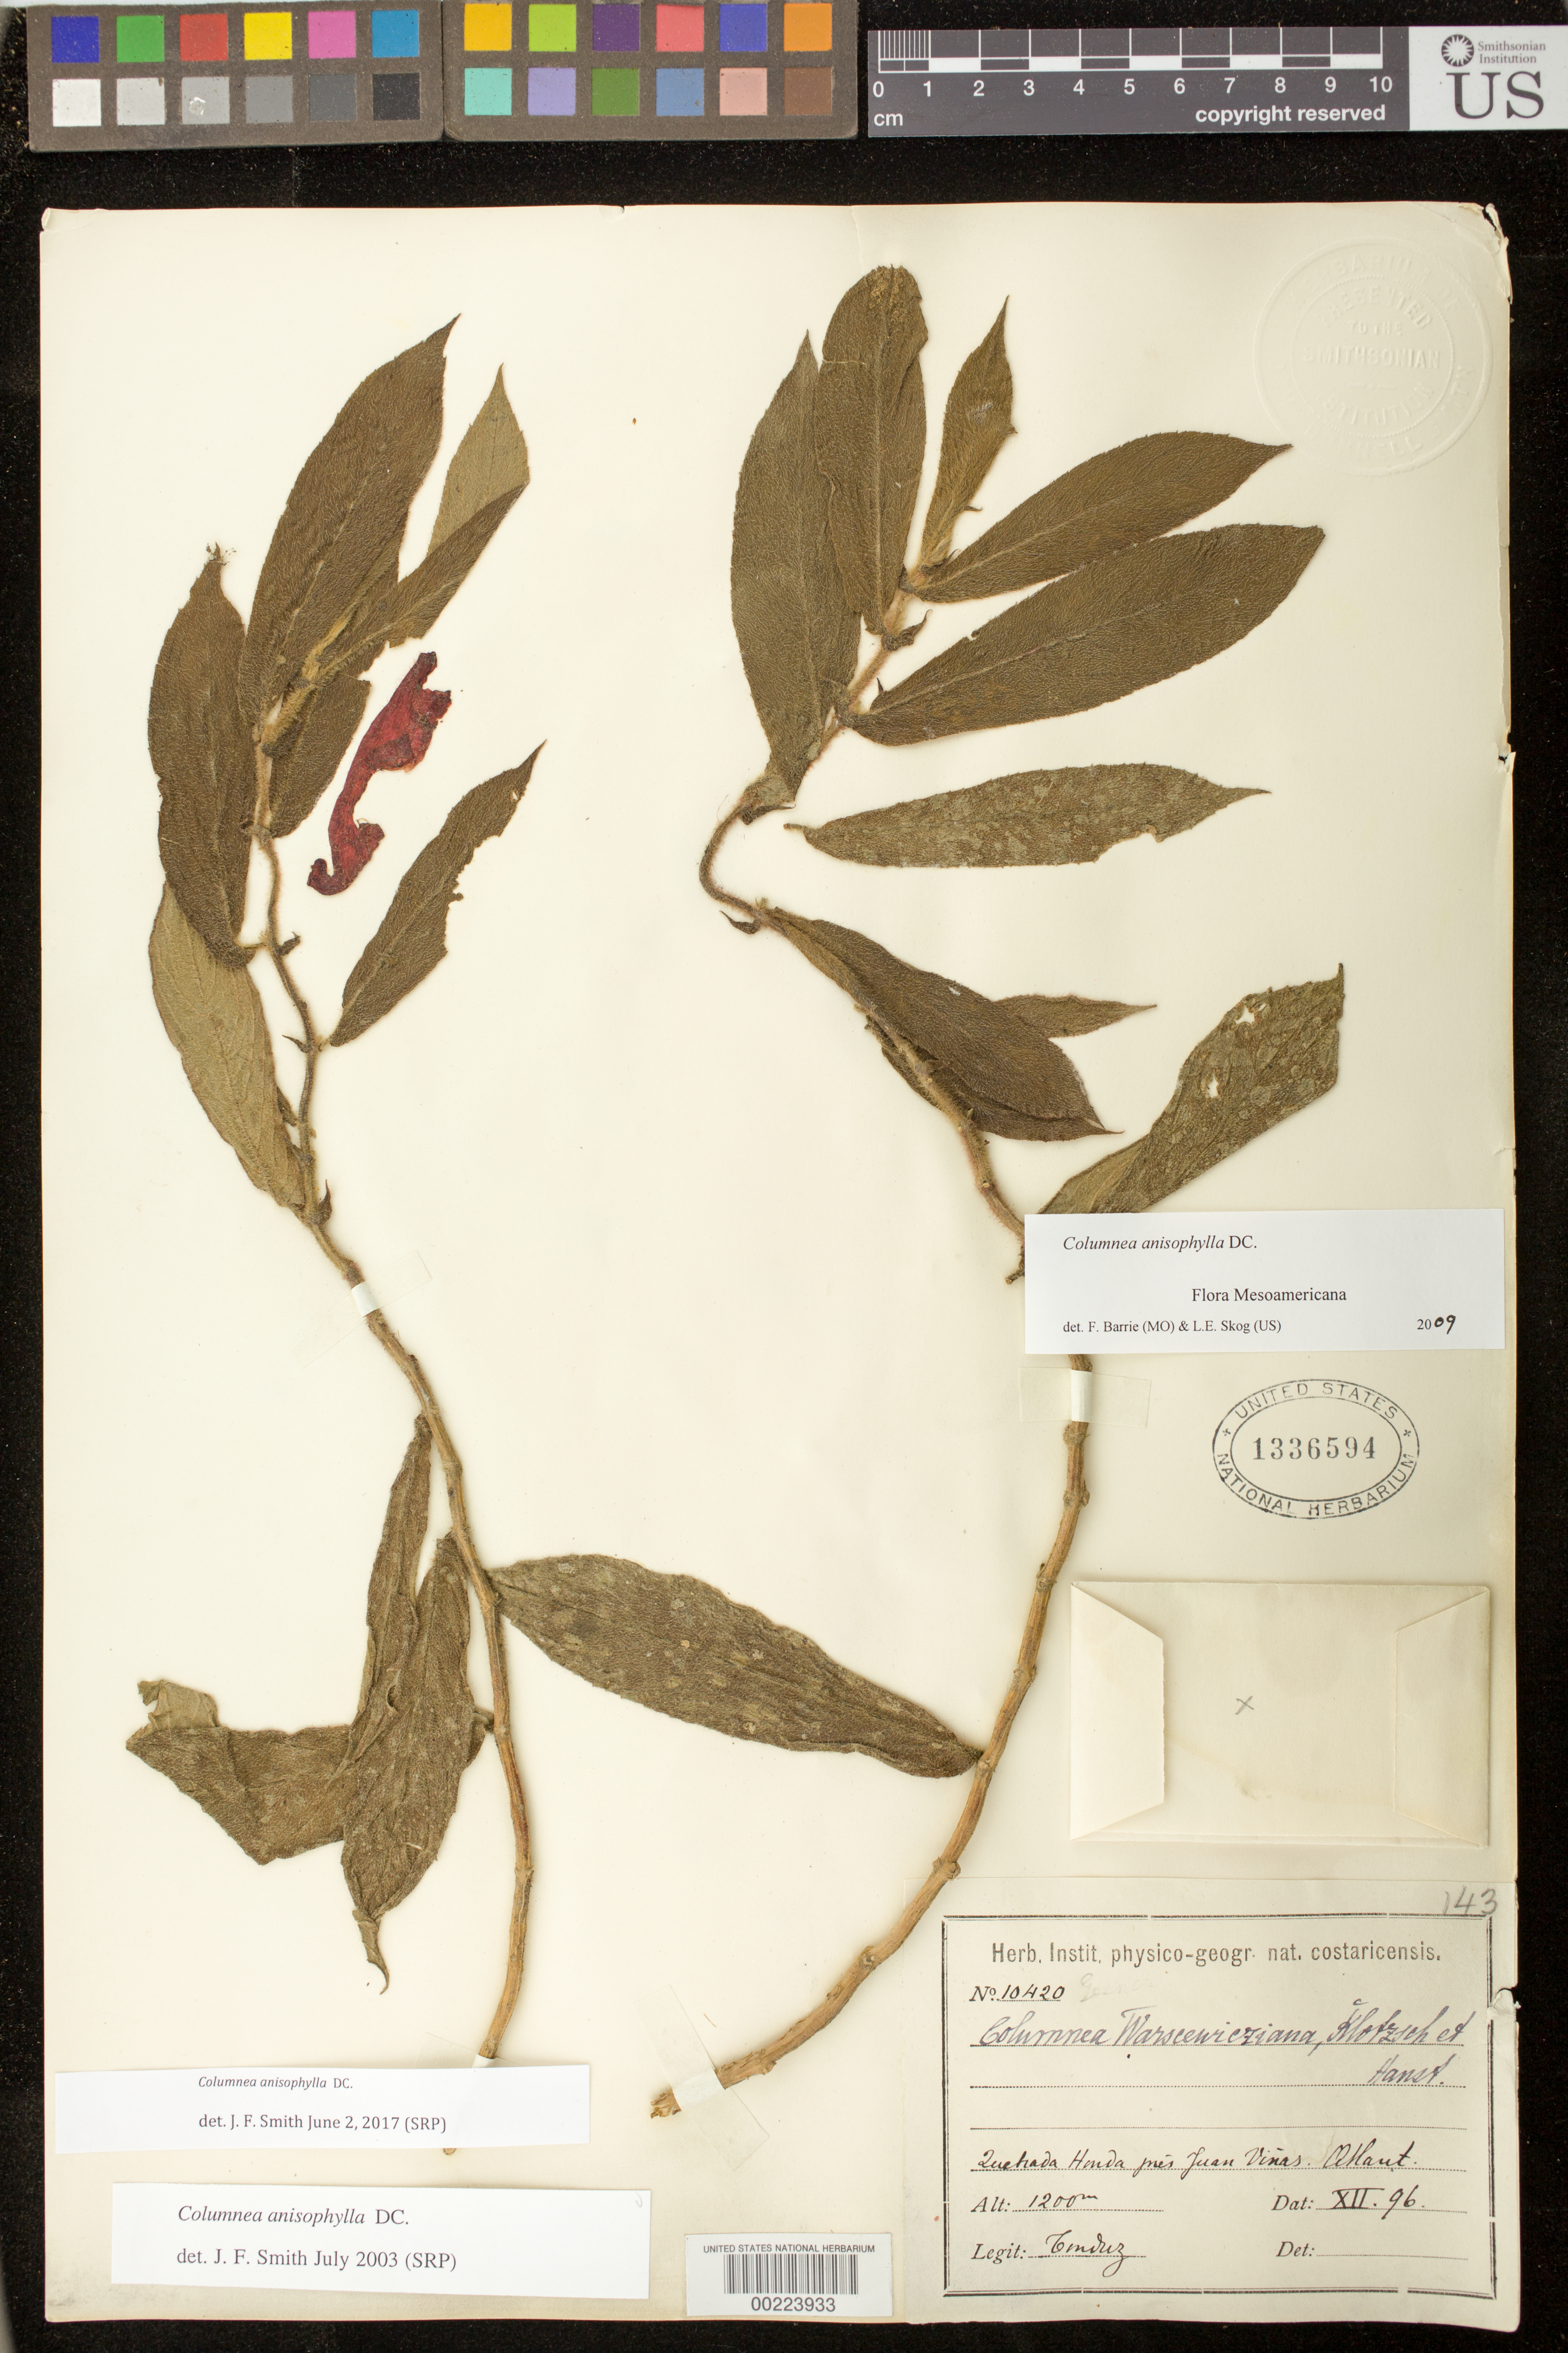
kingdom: Plantae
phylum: Tracheophyta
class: Magnoliopsida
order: Lamiales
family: Gesneriaceae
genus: Columnea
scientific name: Columnea anisophylla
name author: DC.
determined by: Smith, J. F.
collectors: A. Tonduz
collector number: HNC 10420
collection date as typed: Dec 1896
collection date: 1896-12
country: Costa Rica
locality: Quebrada Honda près Juan Viñas, Atlant.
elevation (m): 1200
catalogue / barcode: US 1336594